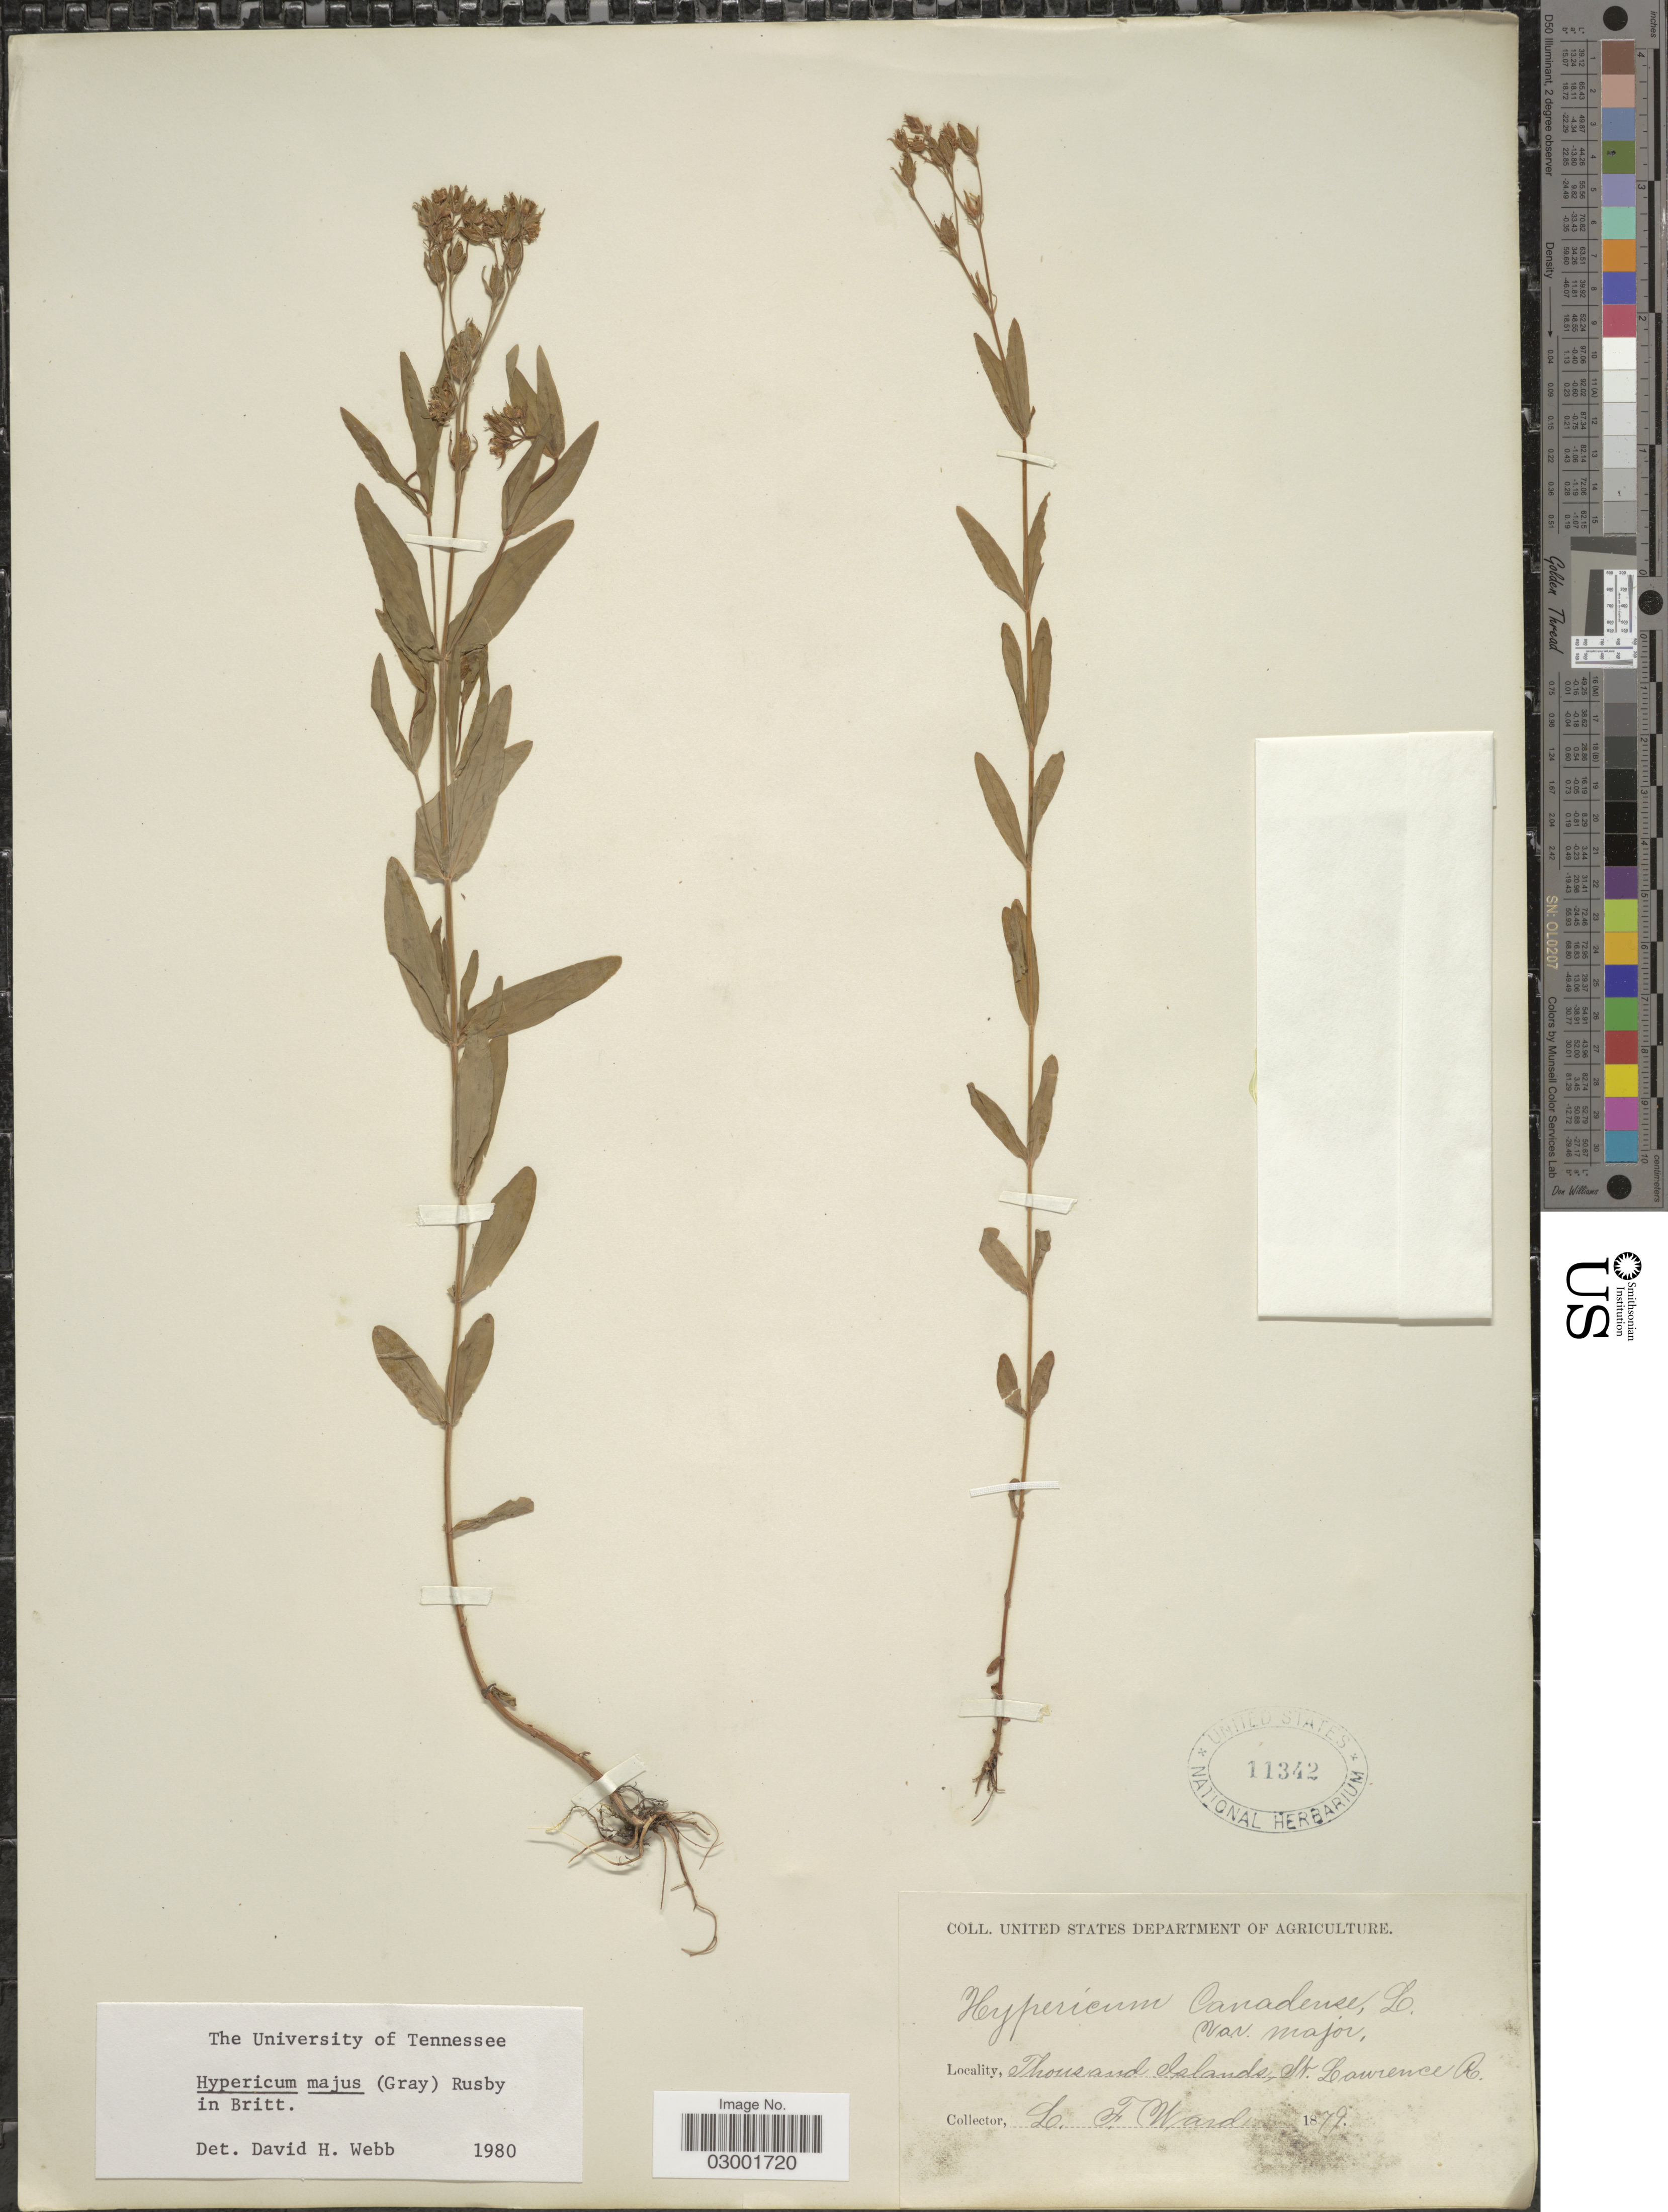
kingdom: Plantae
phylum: Tracheophyta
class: Magnoliopsida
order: Malpighiales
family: Hypericaceae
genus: Hypericum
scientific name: Hypericum majus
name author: (A. Gray) Britton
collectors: L. Ward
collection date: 1879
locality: Thousands Islands, St. Lawrence R.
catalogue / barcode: US 11342